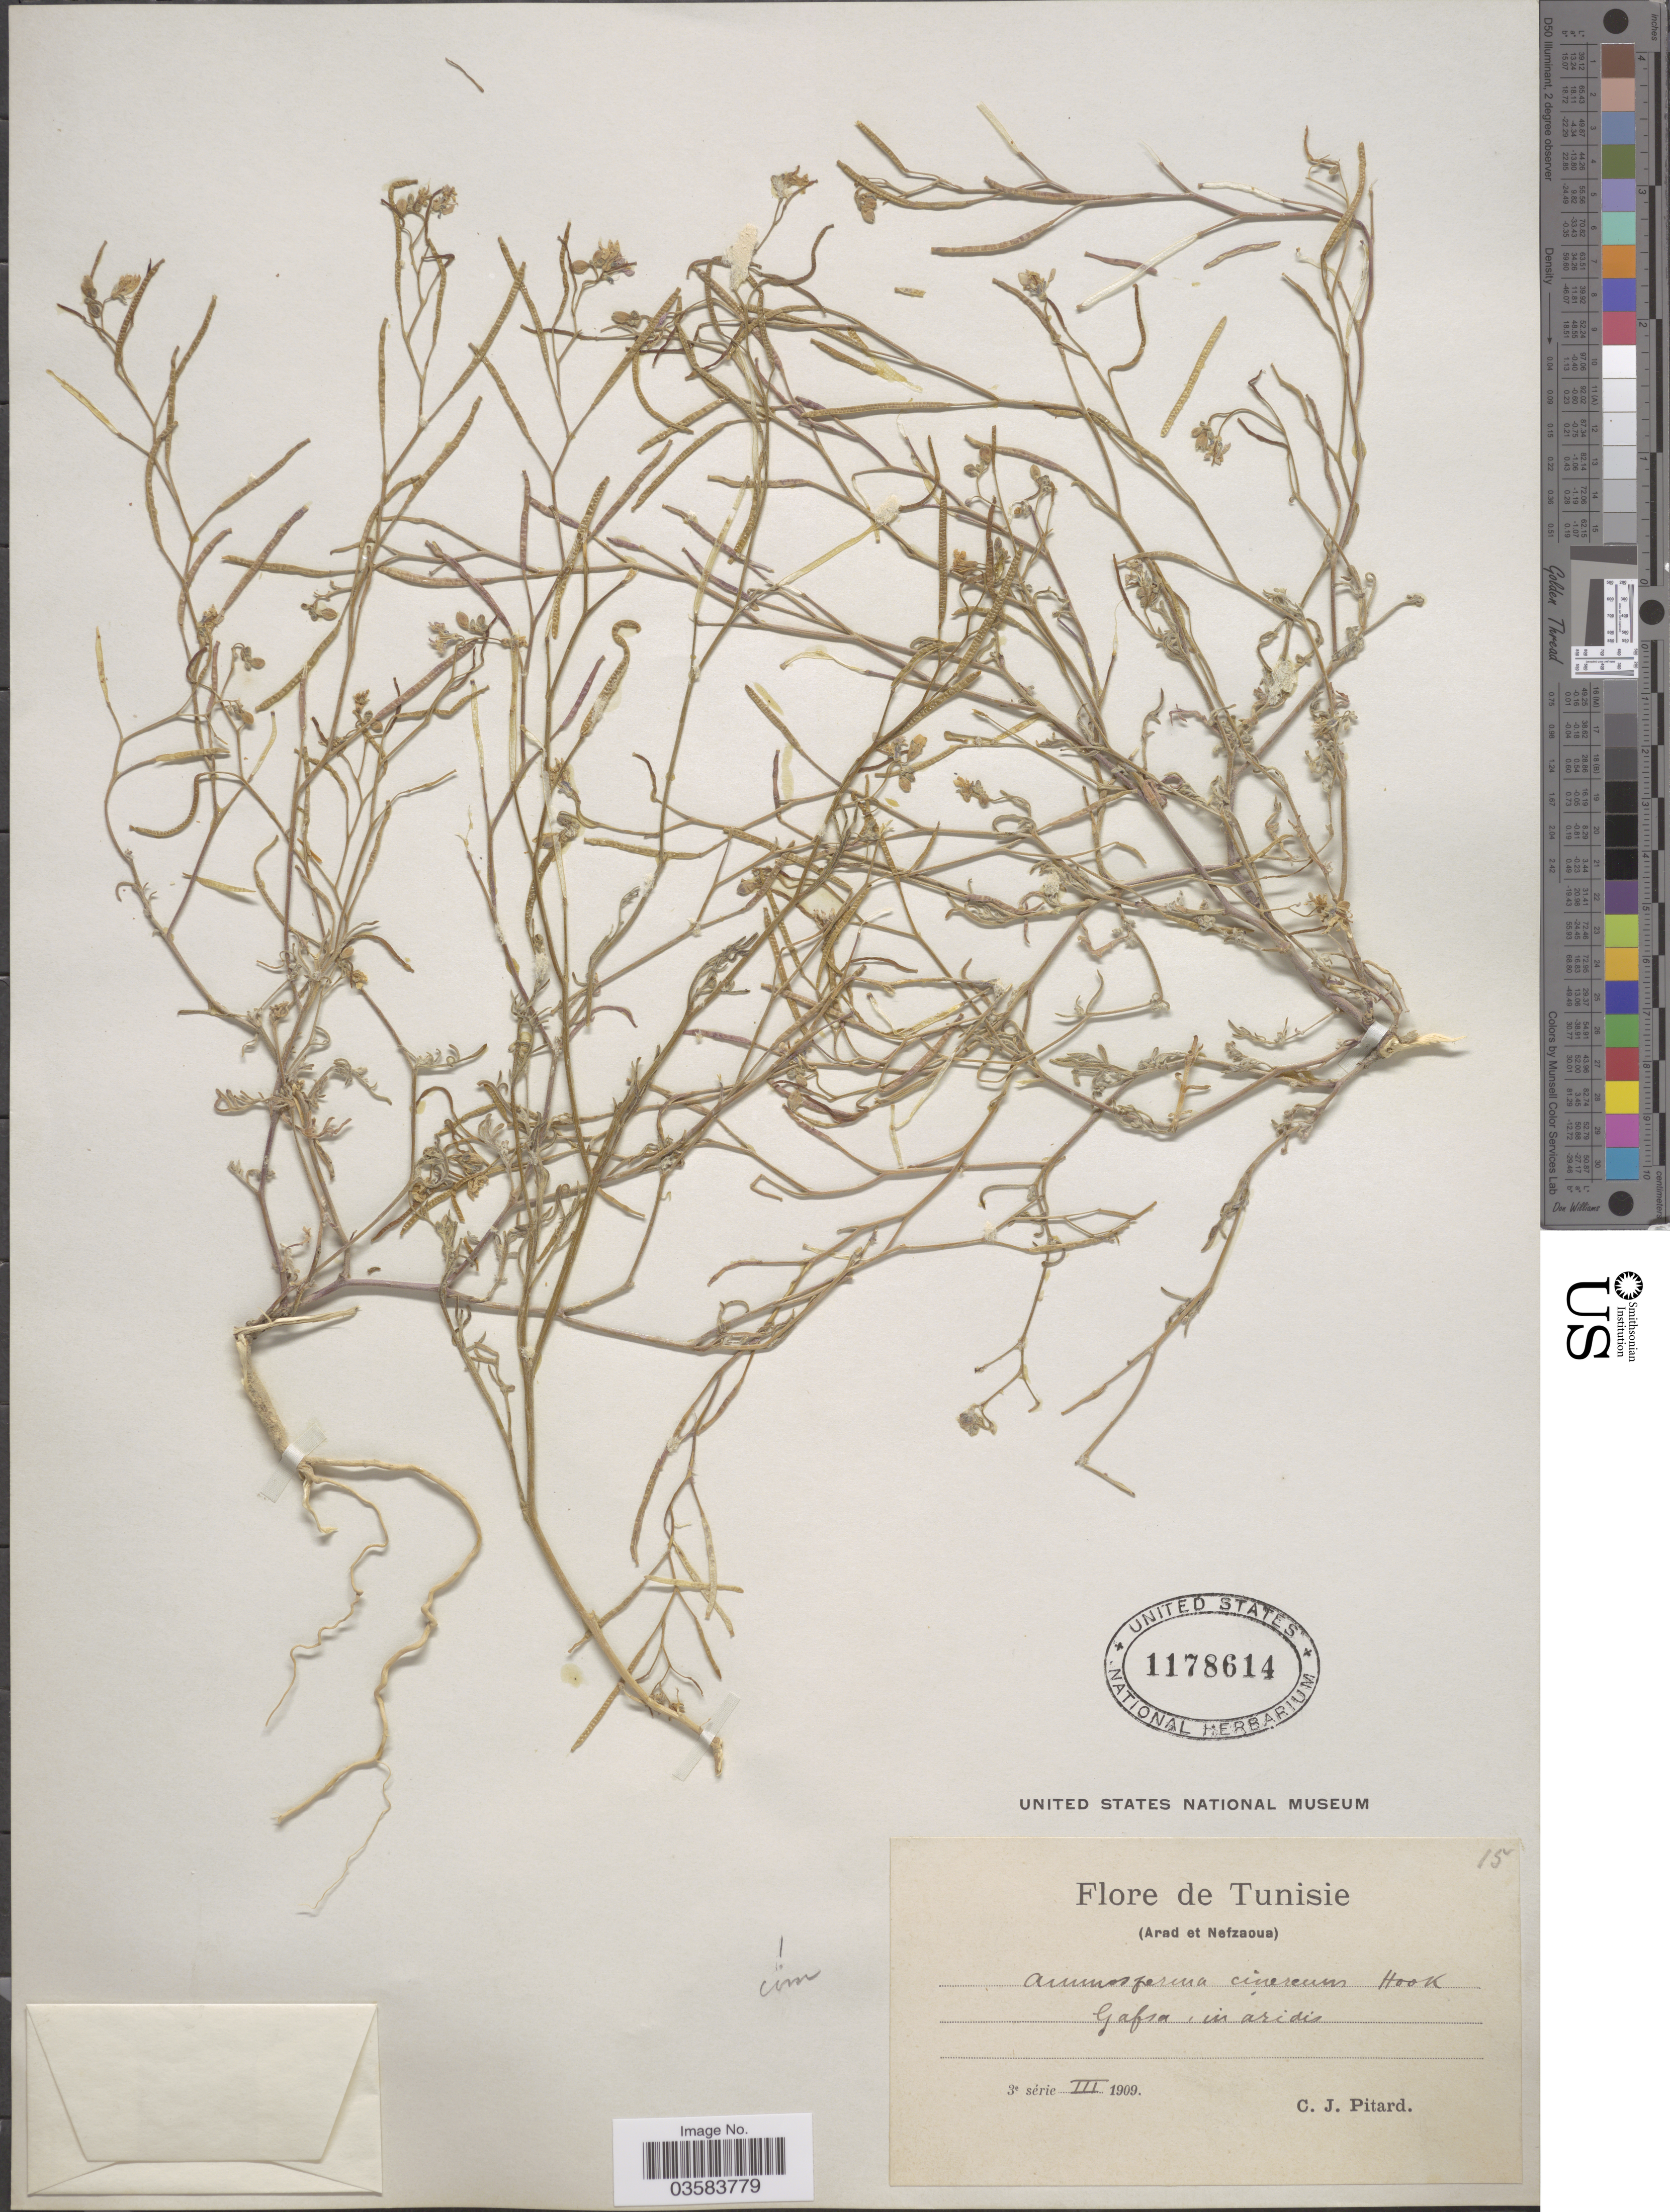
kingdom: Plantae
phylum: Tracheophyta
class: Magnoliopsida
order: Brassicales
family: Brassicaceae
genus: Ammosperma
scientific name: Ammosperma cinerea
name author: Baill.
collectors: C. Pitard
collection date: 1909-03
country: Tunisia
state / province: Gafsa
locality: Arad et Nefzaoua. Gafsa in aridis.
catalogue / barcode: US 1178614